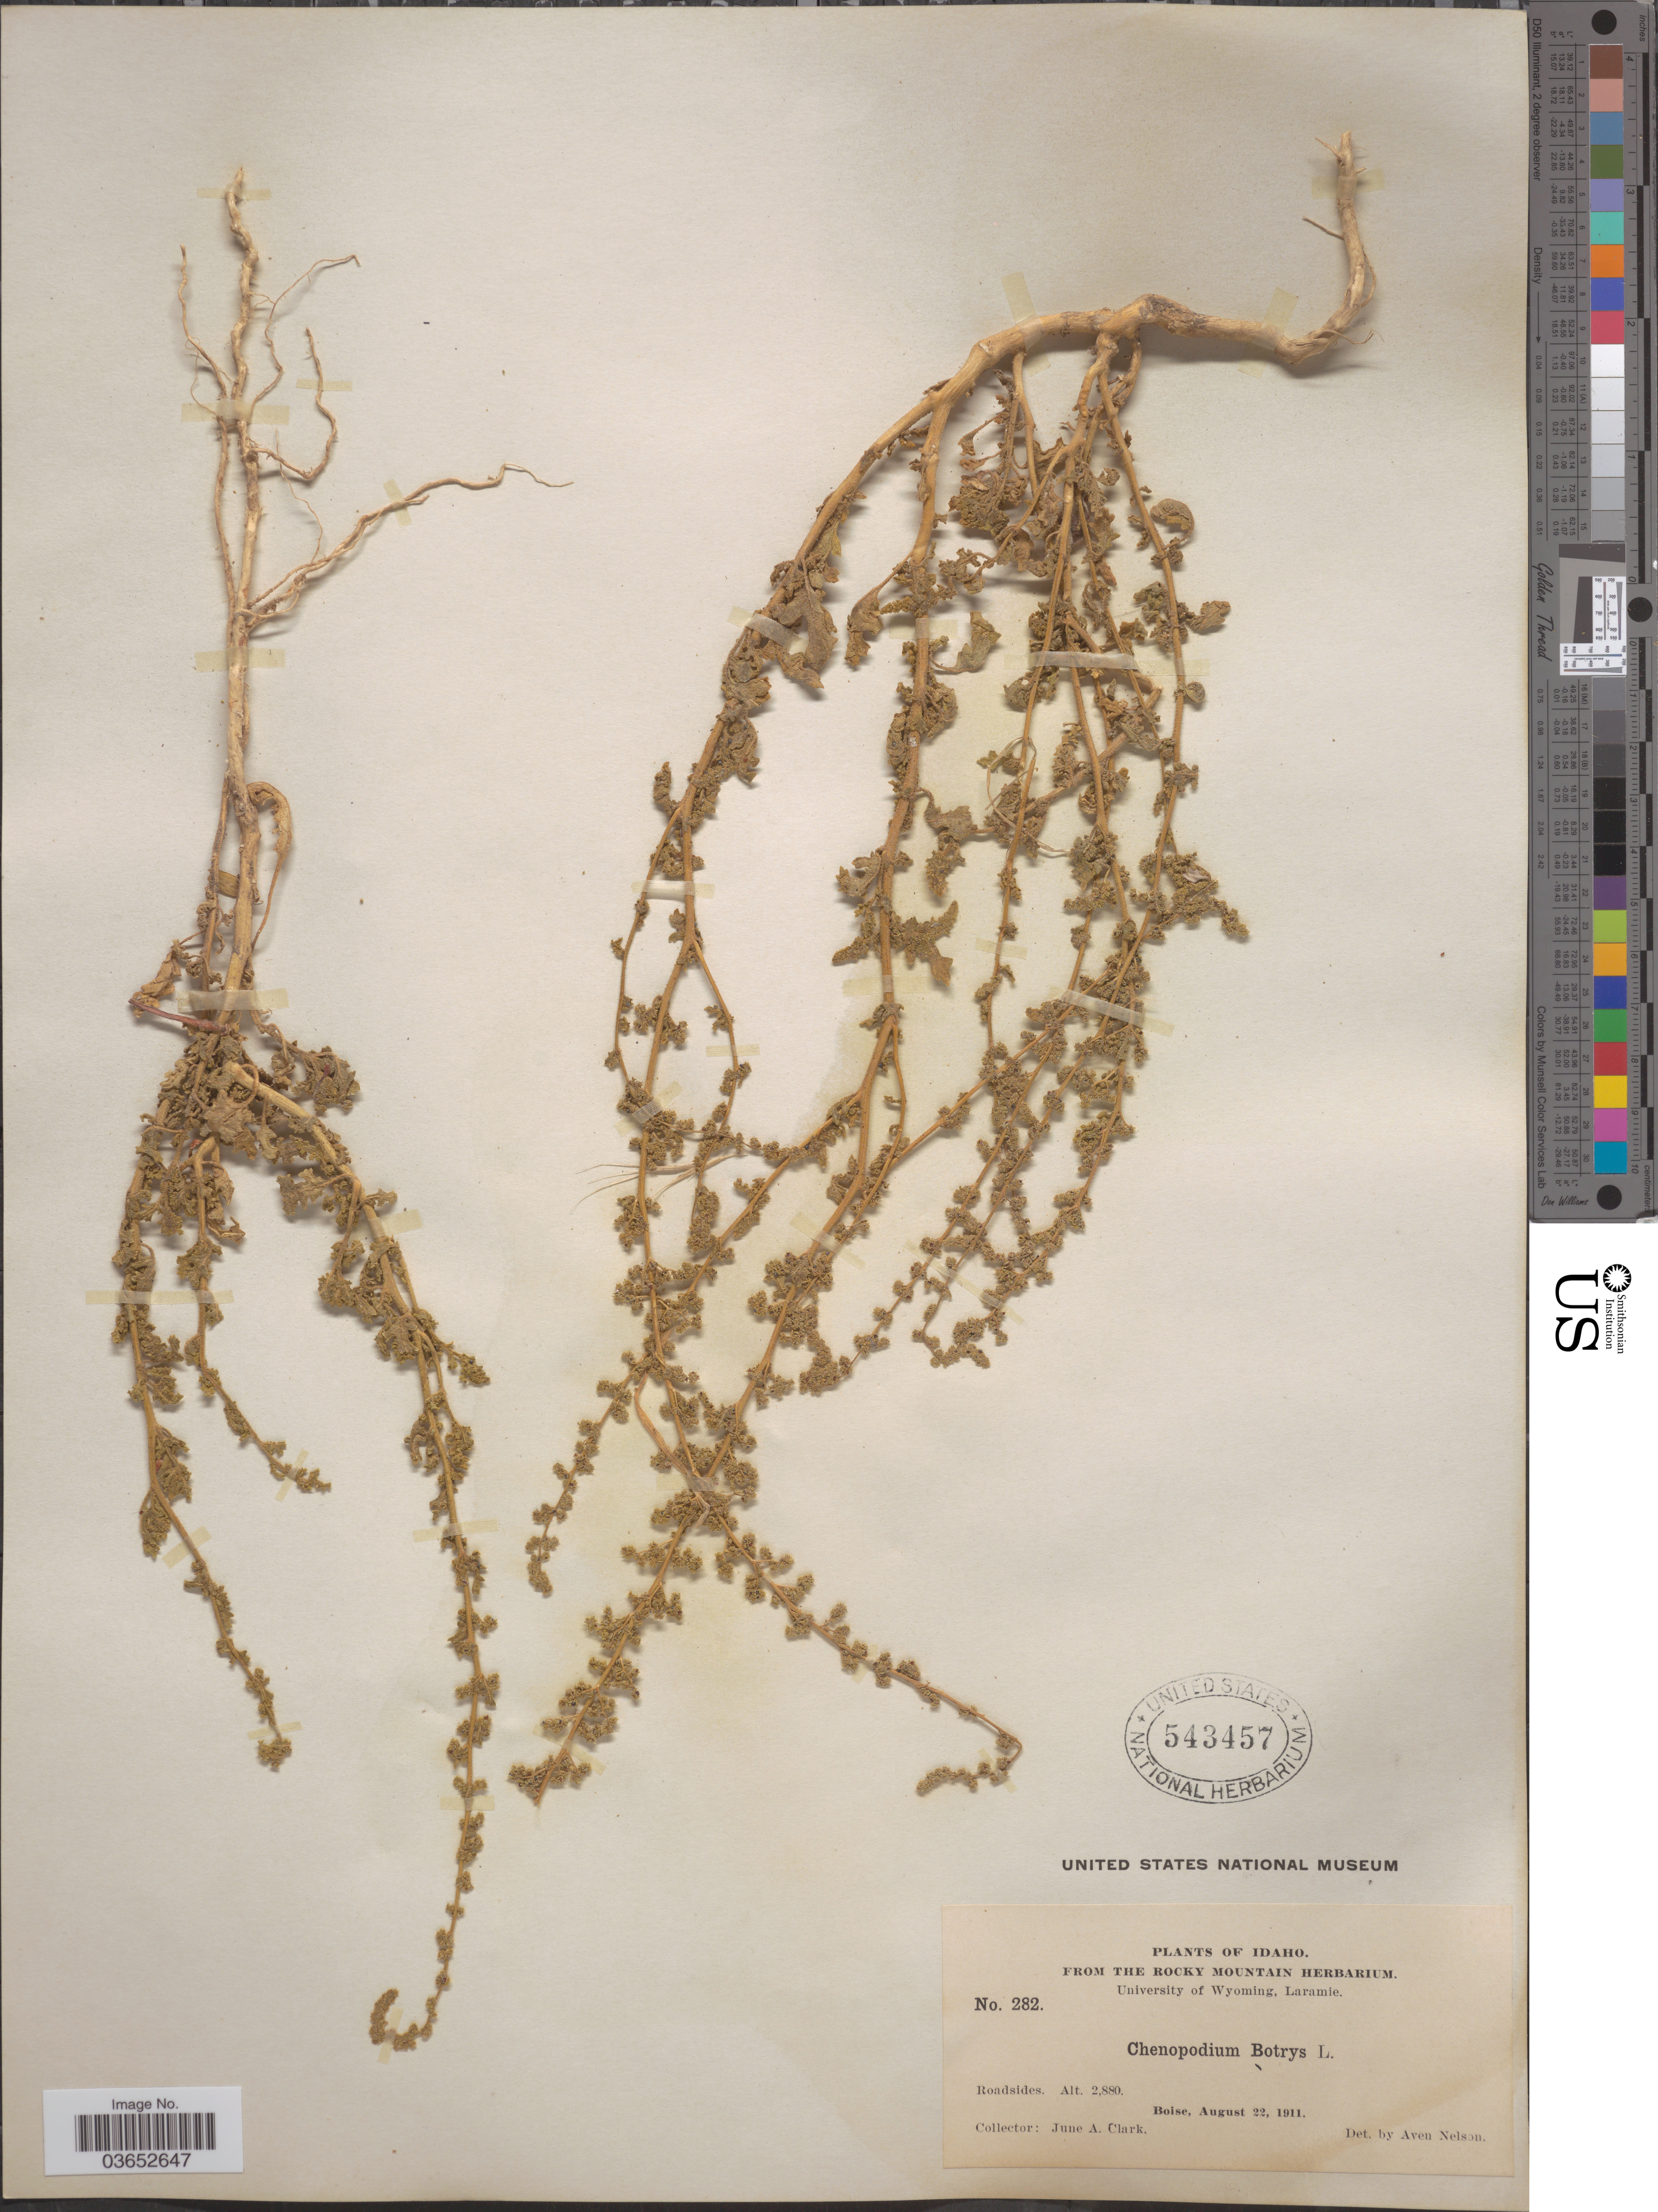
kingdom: Plantae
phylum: Tracheophyta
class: Magnoliopsida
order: Caryophyllales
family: Amaranthaceae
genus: Chenopodium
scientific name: Chenopodium botrys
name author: L.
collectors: J. A. Clark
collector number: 282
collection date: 1911-08-22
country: United States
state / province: Idaho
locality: Boise.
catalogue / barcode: US 543457